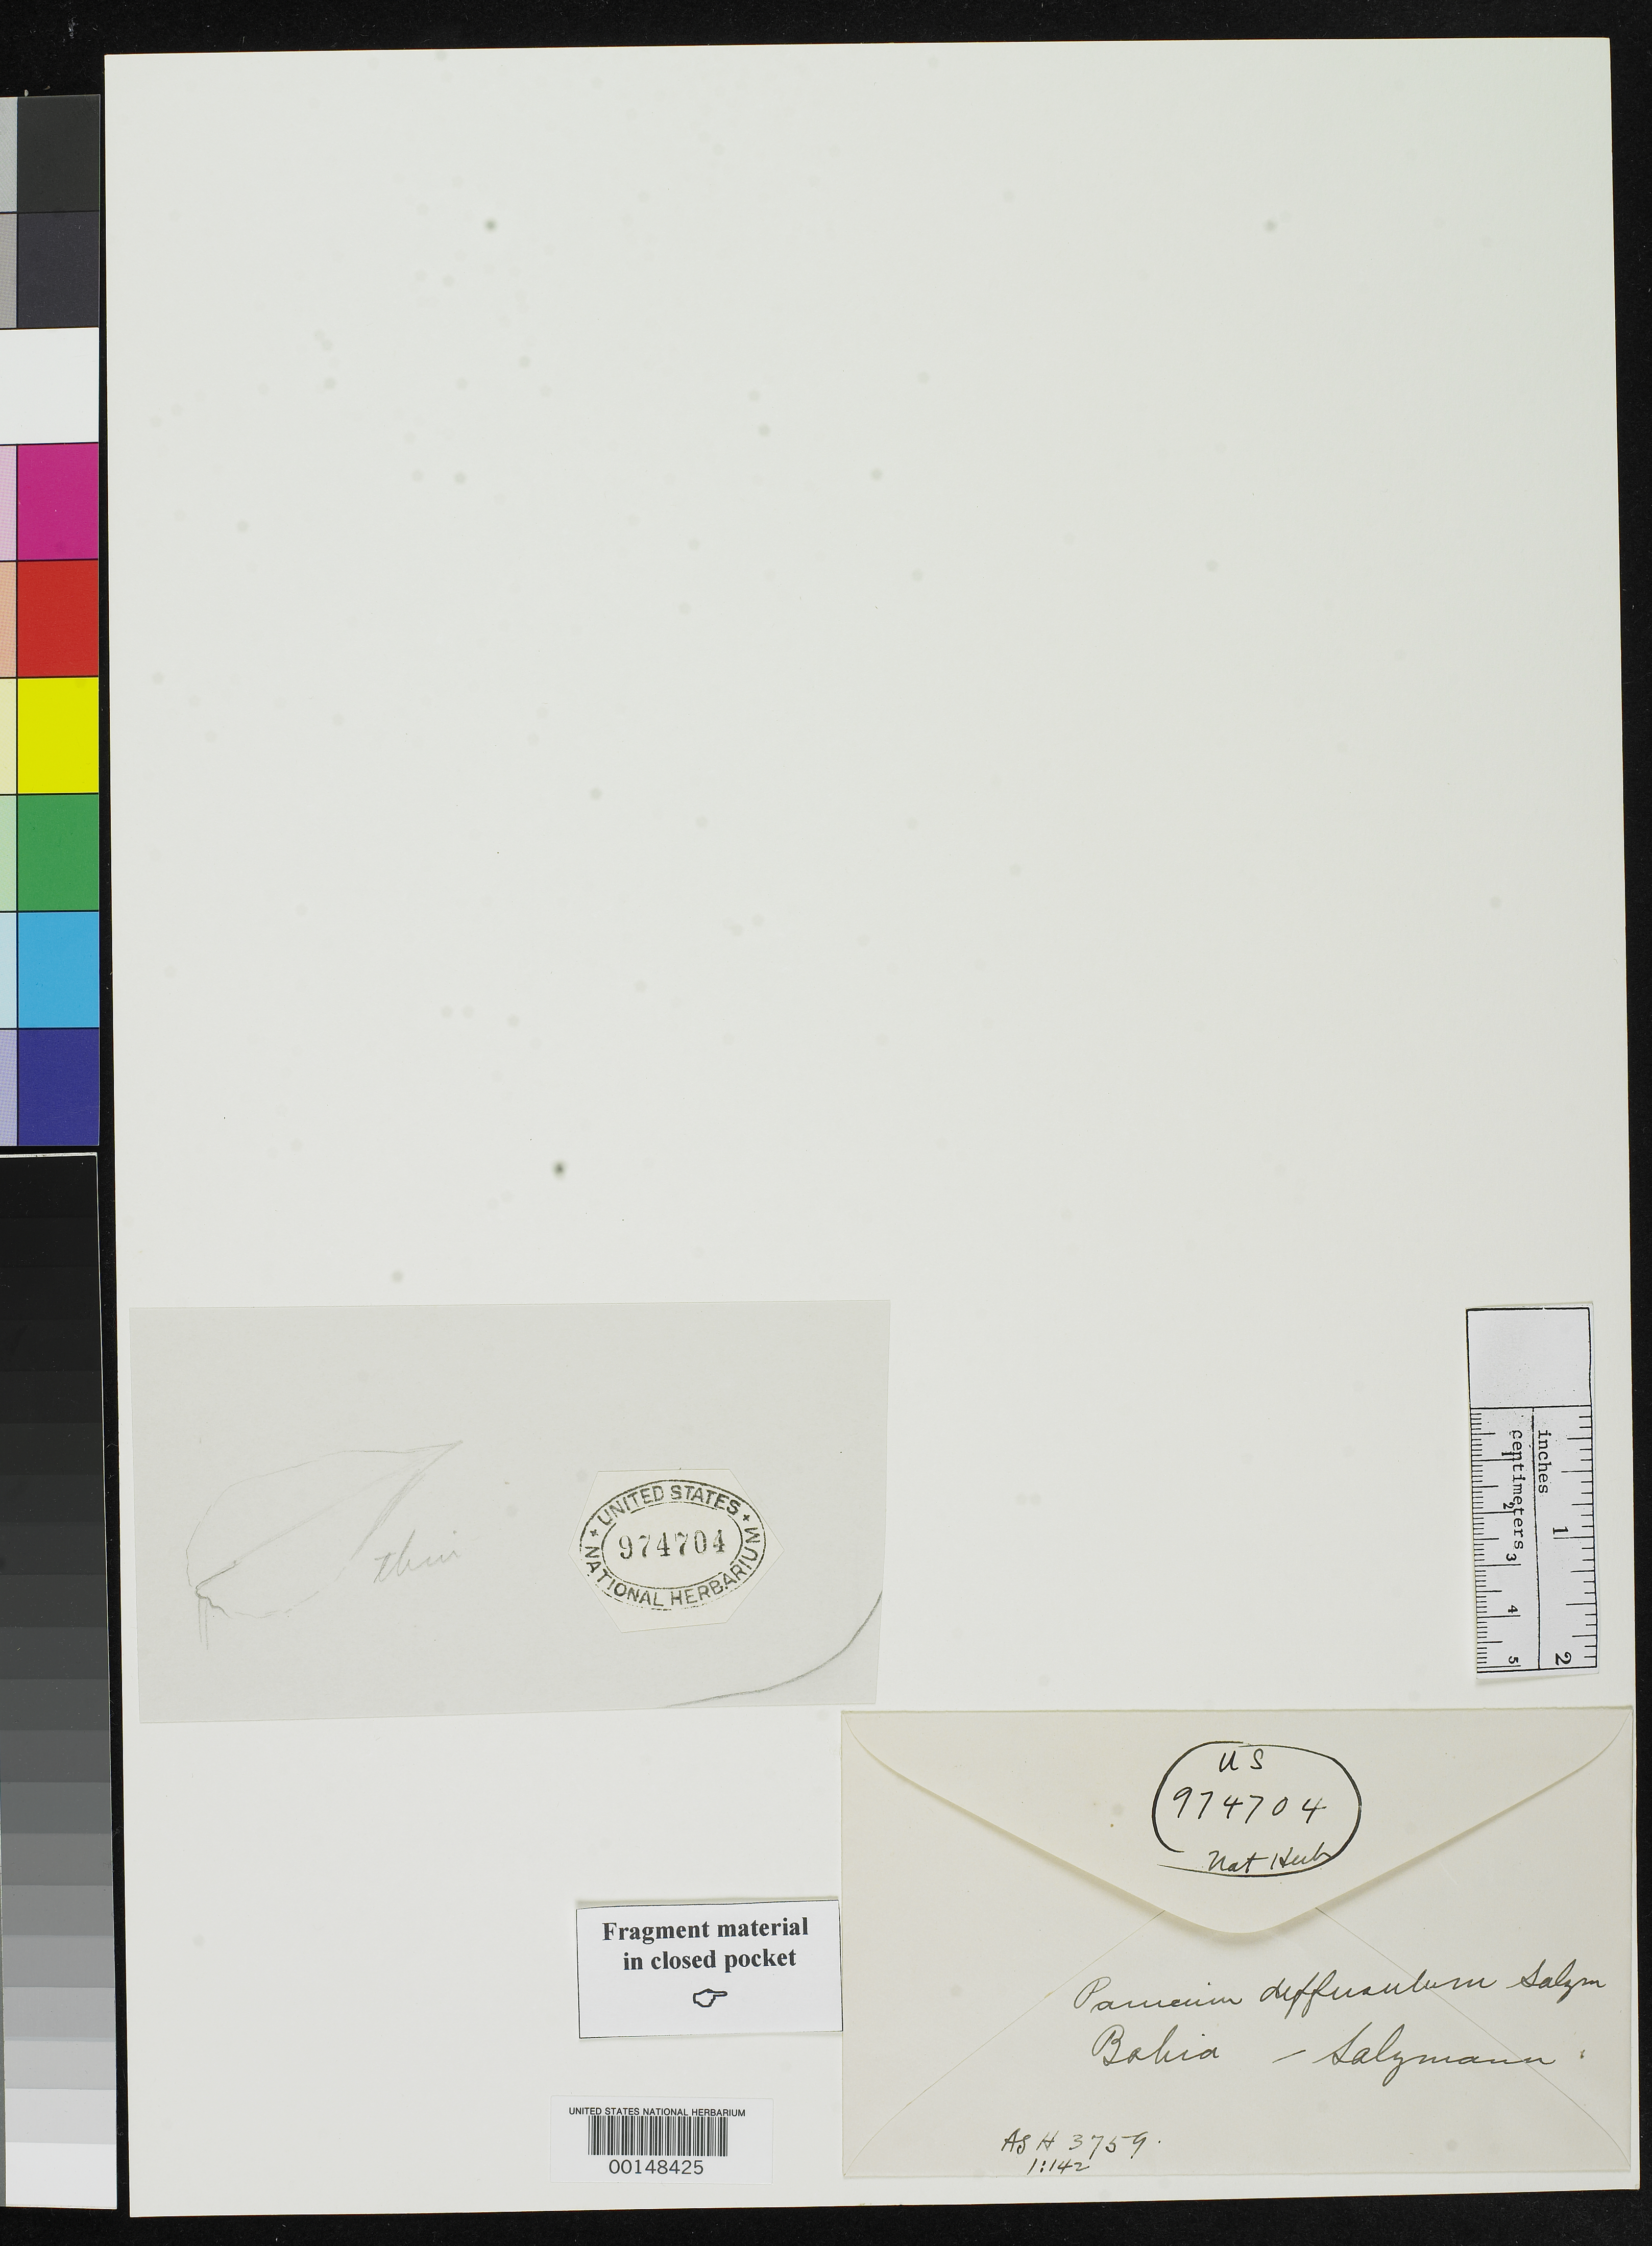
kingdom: Plantae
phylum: Tracheophyta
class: Liliopsida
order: Poales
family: Poaceae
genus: Panicum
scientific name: Panicum diffusulum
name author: Salzm. ex Steud.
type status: Type Fragment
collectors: P. Salzmann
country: Brazil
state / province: Bahia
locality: North of Esplanda city on road to Jaquera.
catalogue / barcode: US 974704